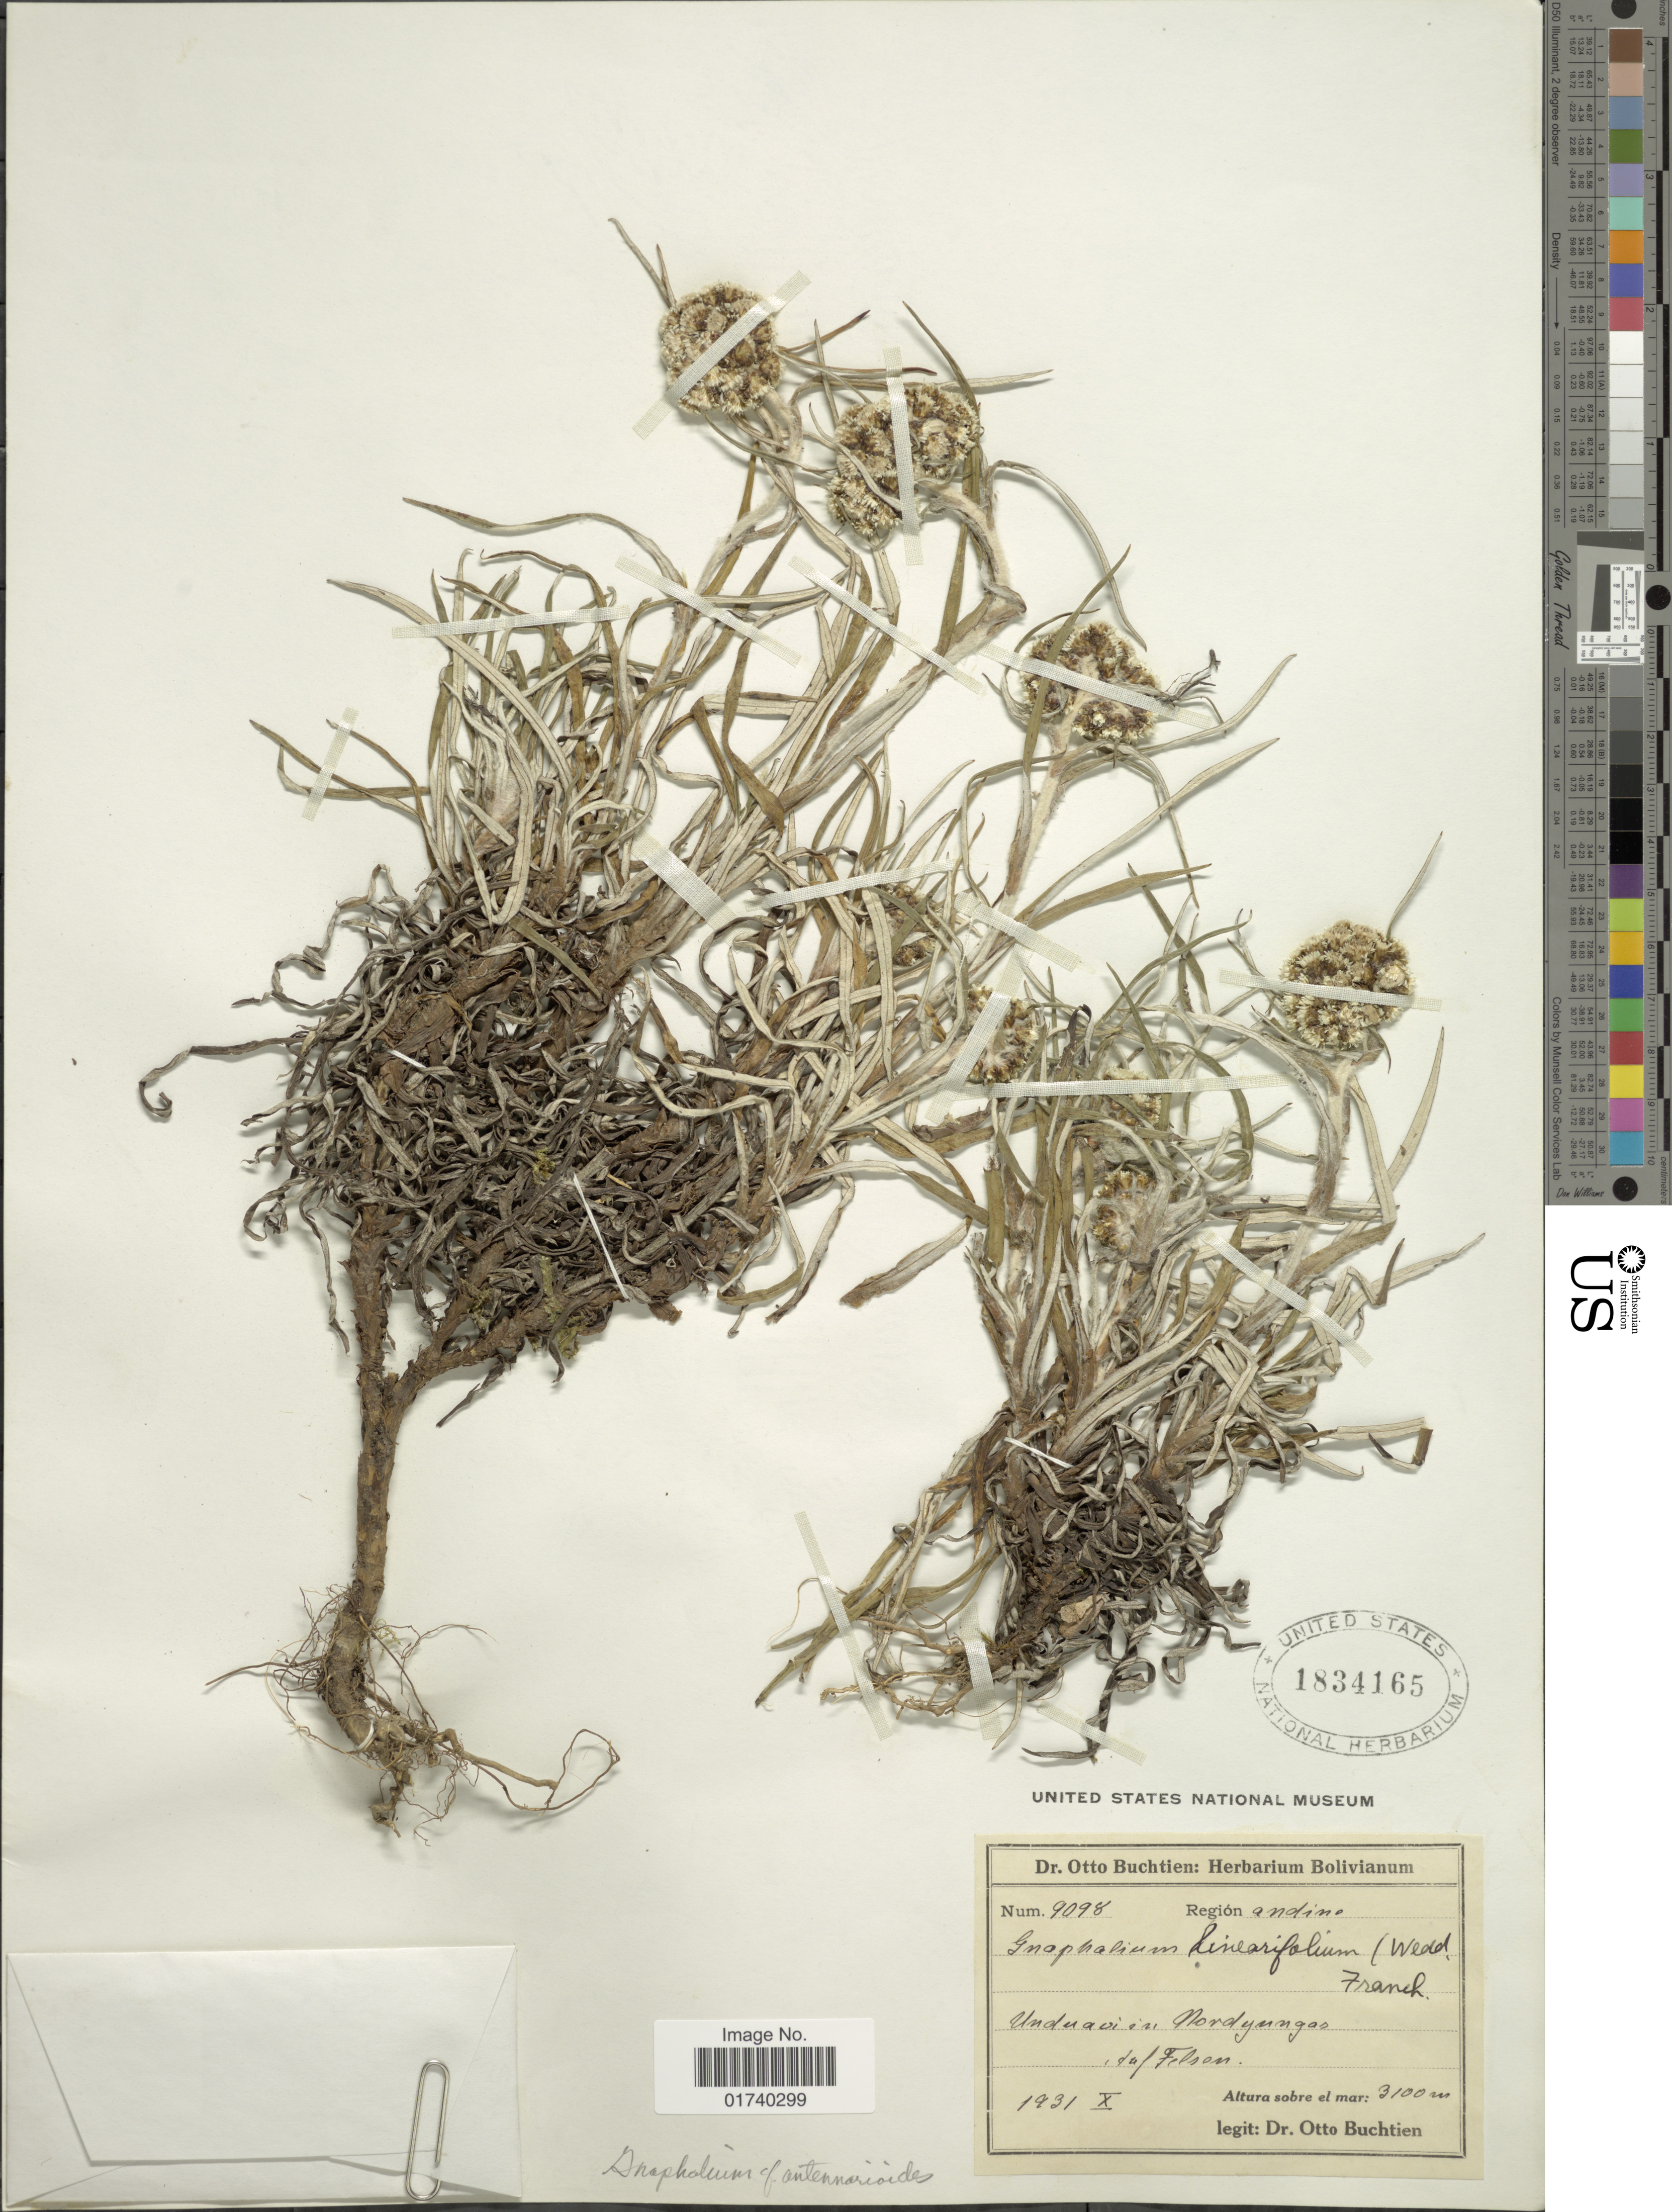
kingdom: Plantae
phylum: Tracheophyta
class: Magnoliopsida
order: Asterales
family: Asteraceae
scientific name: Hypserion boliviense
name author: G.L. Nesom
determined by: Nesom, Guy L.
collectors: O. Buchtien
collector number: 9098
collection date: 1931-10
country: Bolivia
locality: Unduavi in Nord yungas, du Felson.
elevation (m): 3100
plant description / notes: The is a HOLOTYPE - filed in main collection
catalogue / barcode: US 1834165